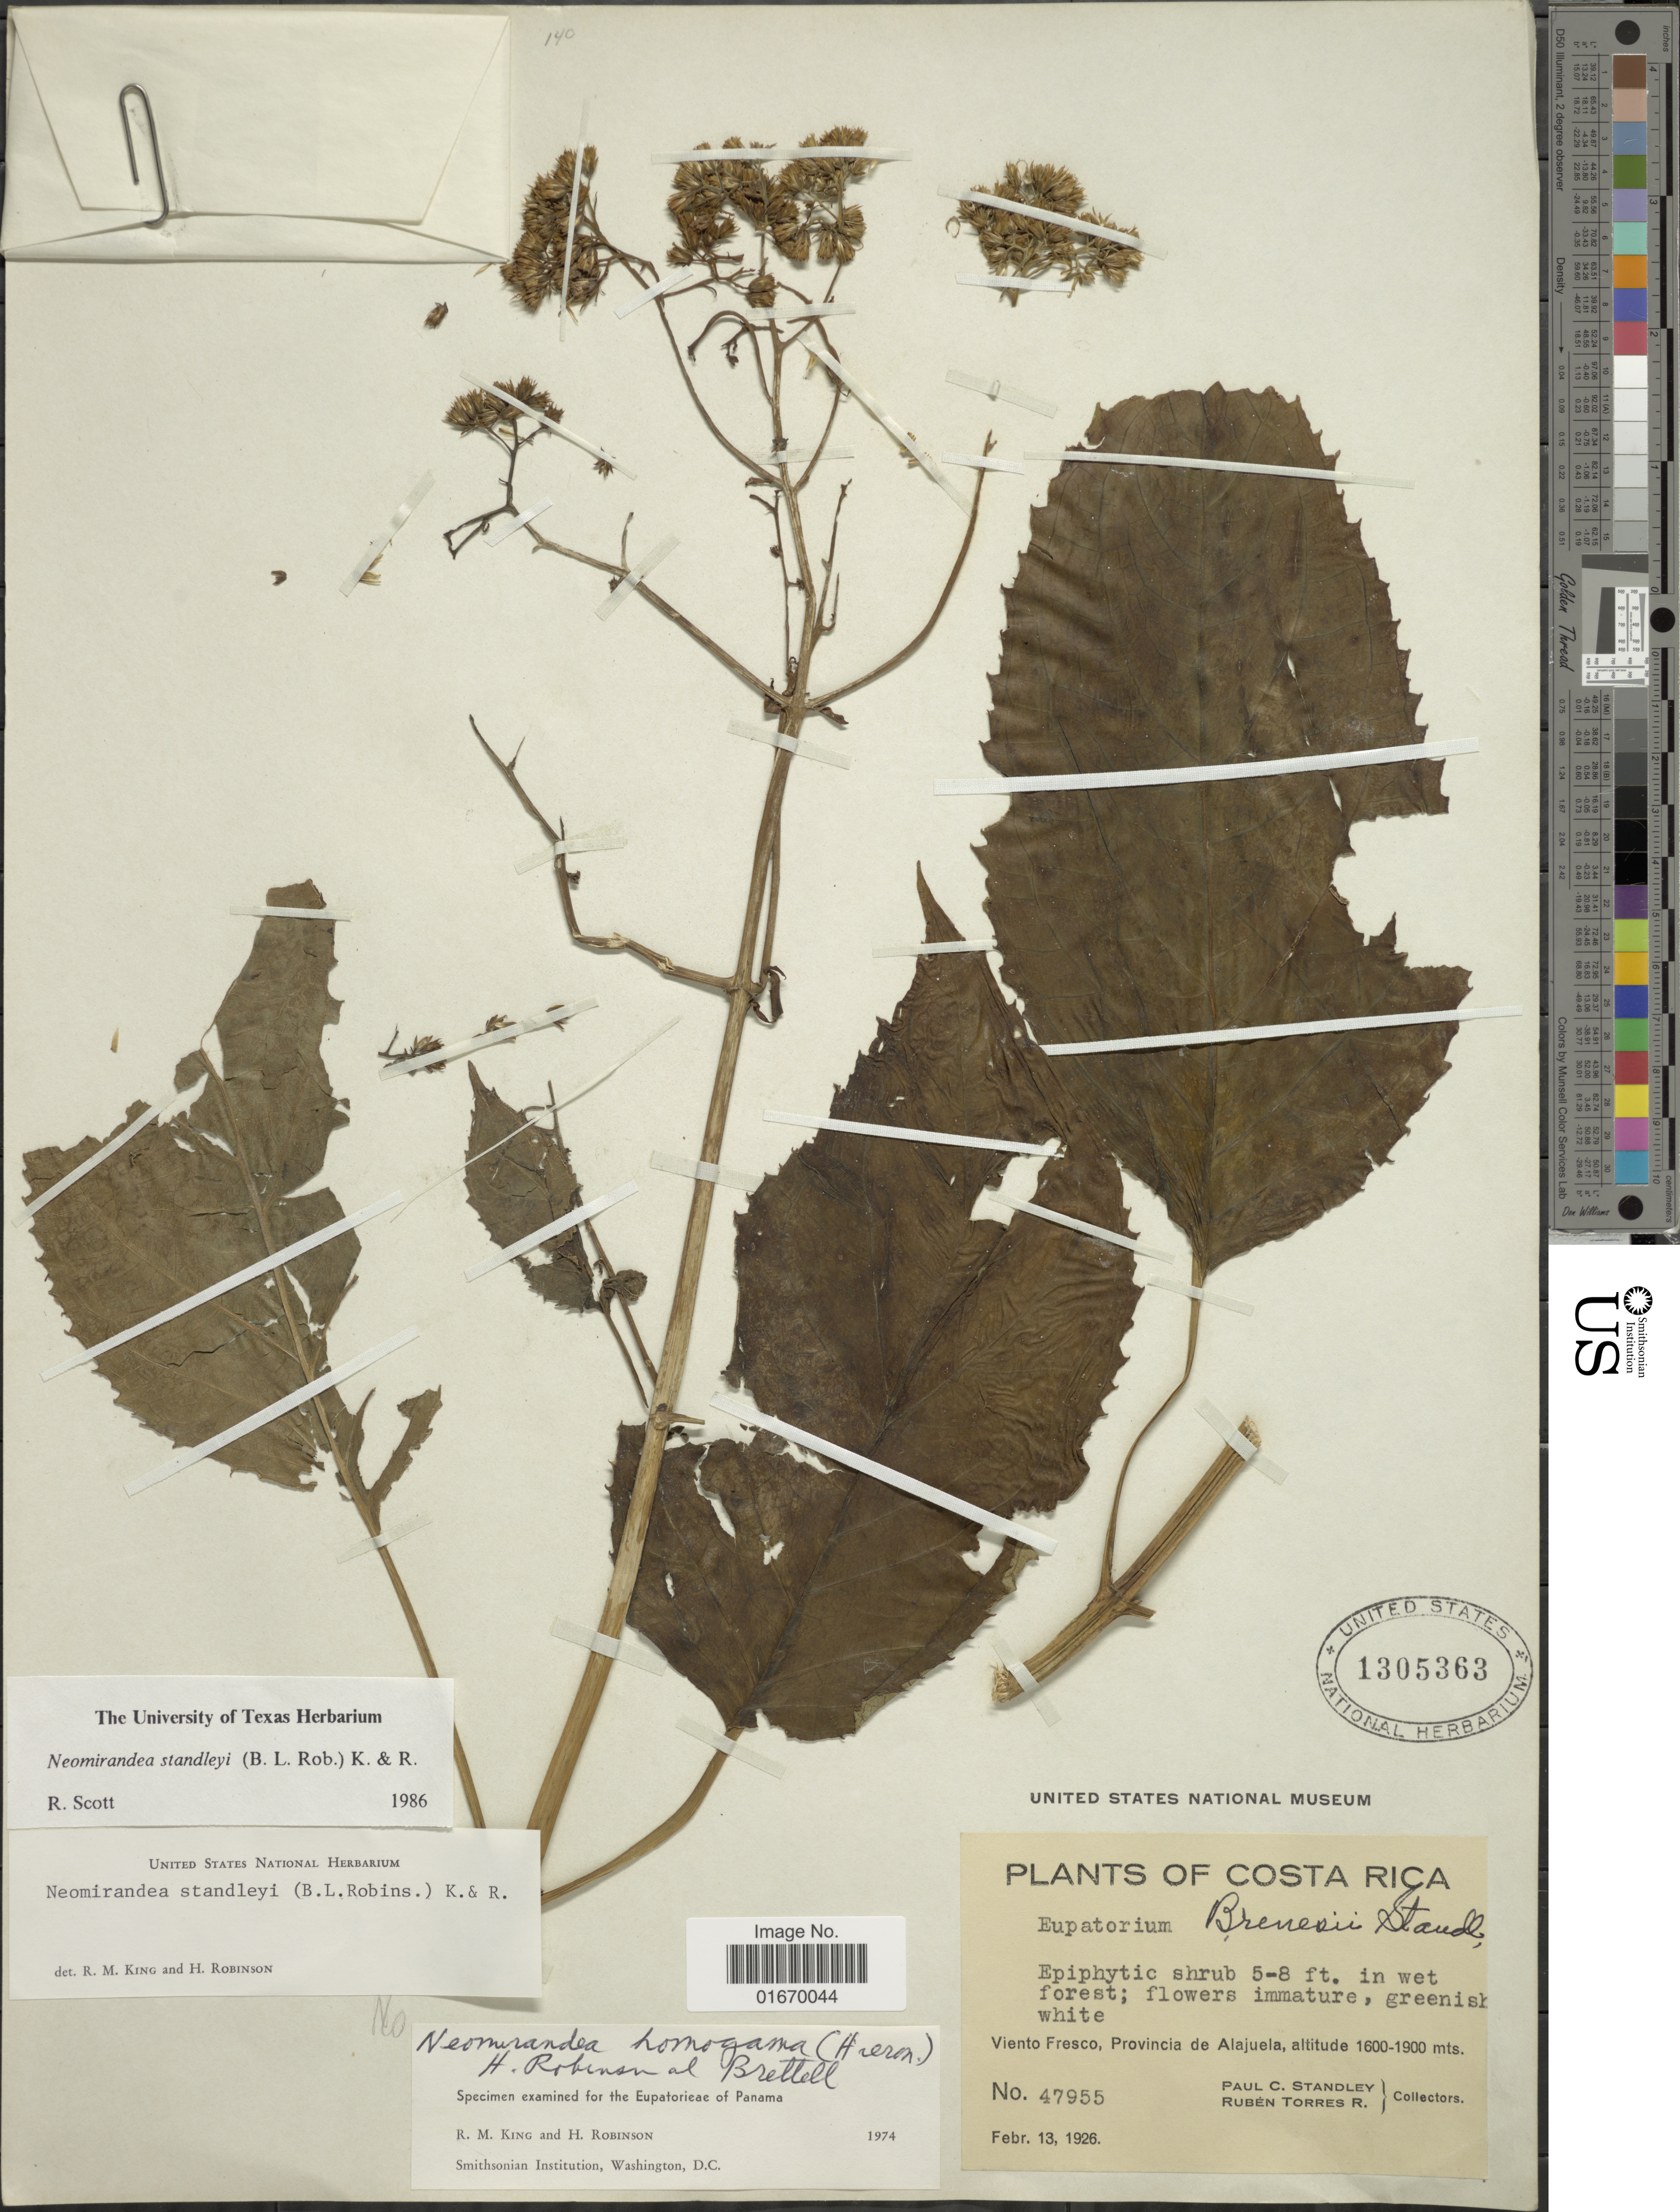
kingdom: Plantae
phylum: Tracheophyta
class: Magnoliopsida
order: Asterales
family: Asteraceae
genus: Neomirandea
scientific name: Neomirandea standleyi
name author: (B.L. Rob.) R.M. King & H. Rob.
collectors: P. C. Standley & J. Valerio R.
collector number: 47955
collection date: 1926-02-13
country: Costa Rica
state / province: Alajuela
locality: Viento Fresco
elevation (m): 1600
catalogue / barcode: US 1305363